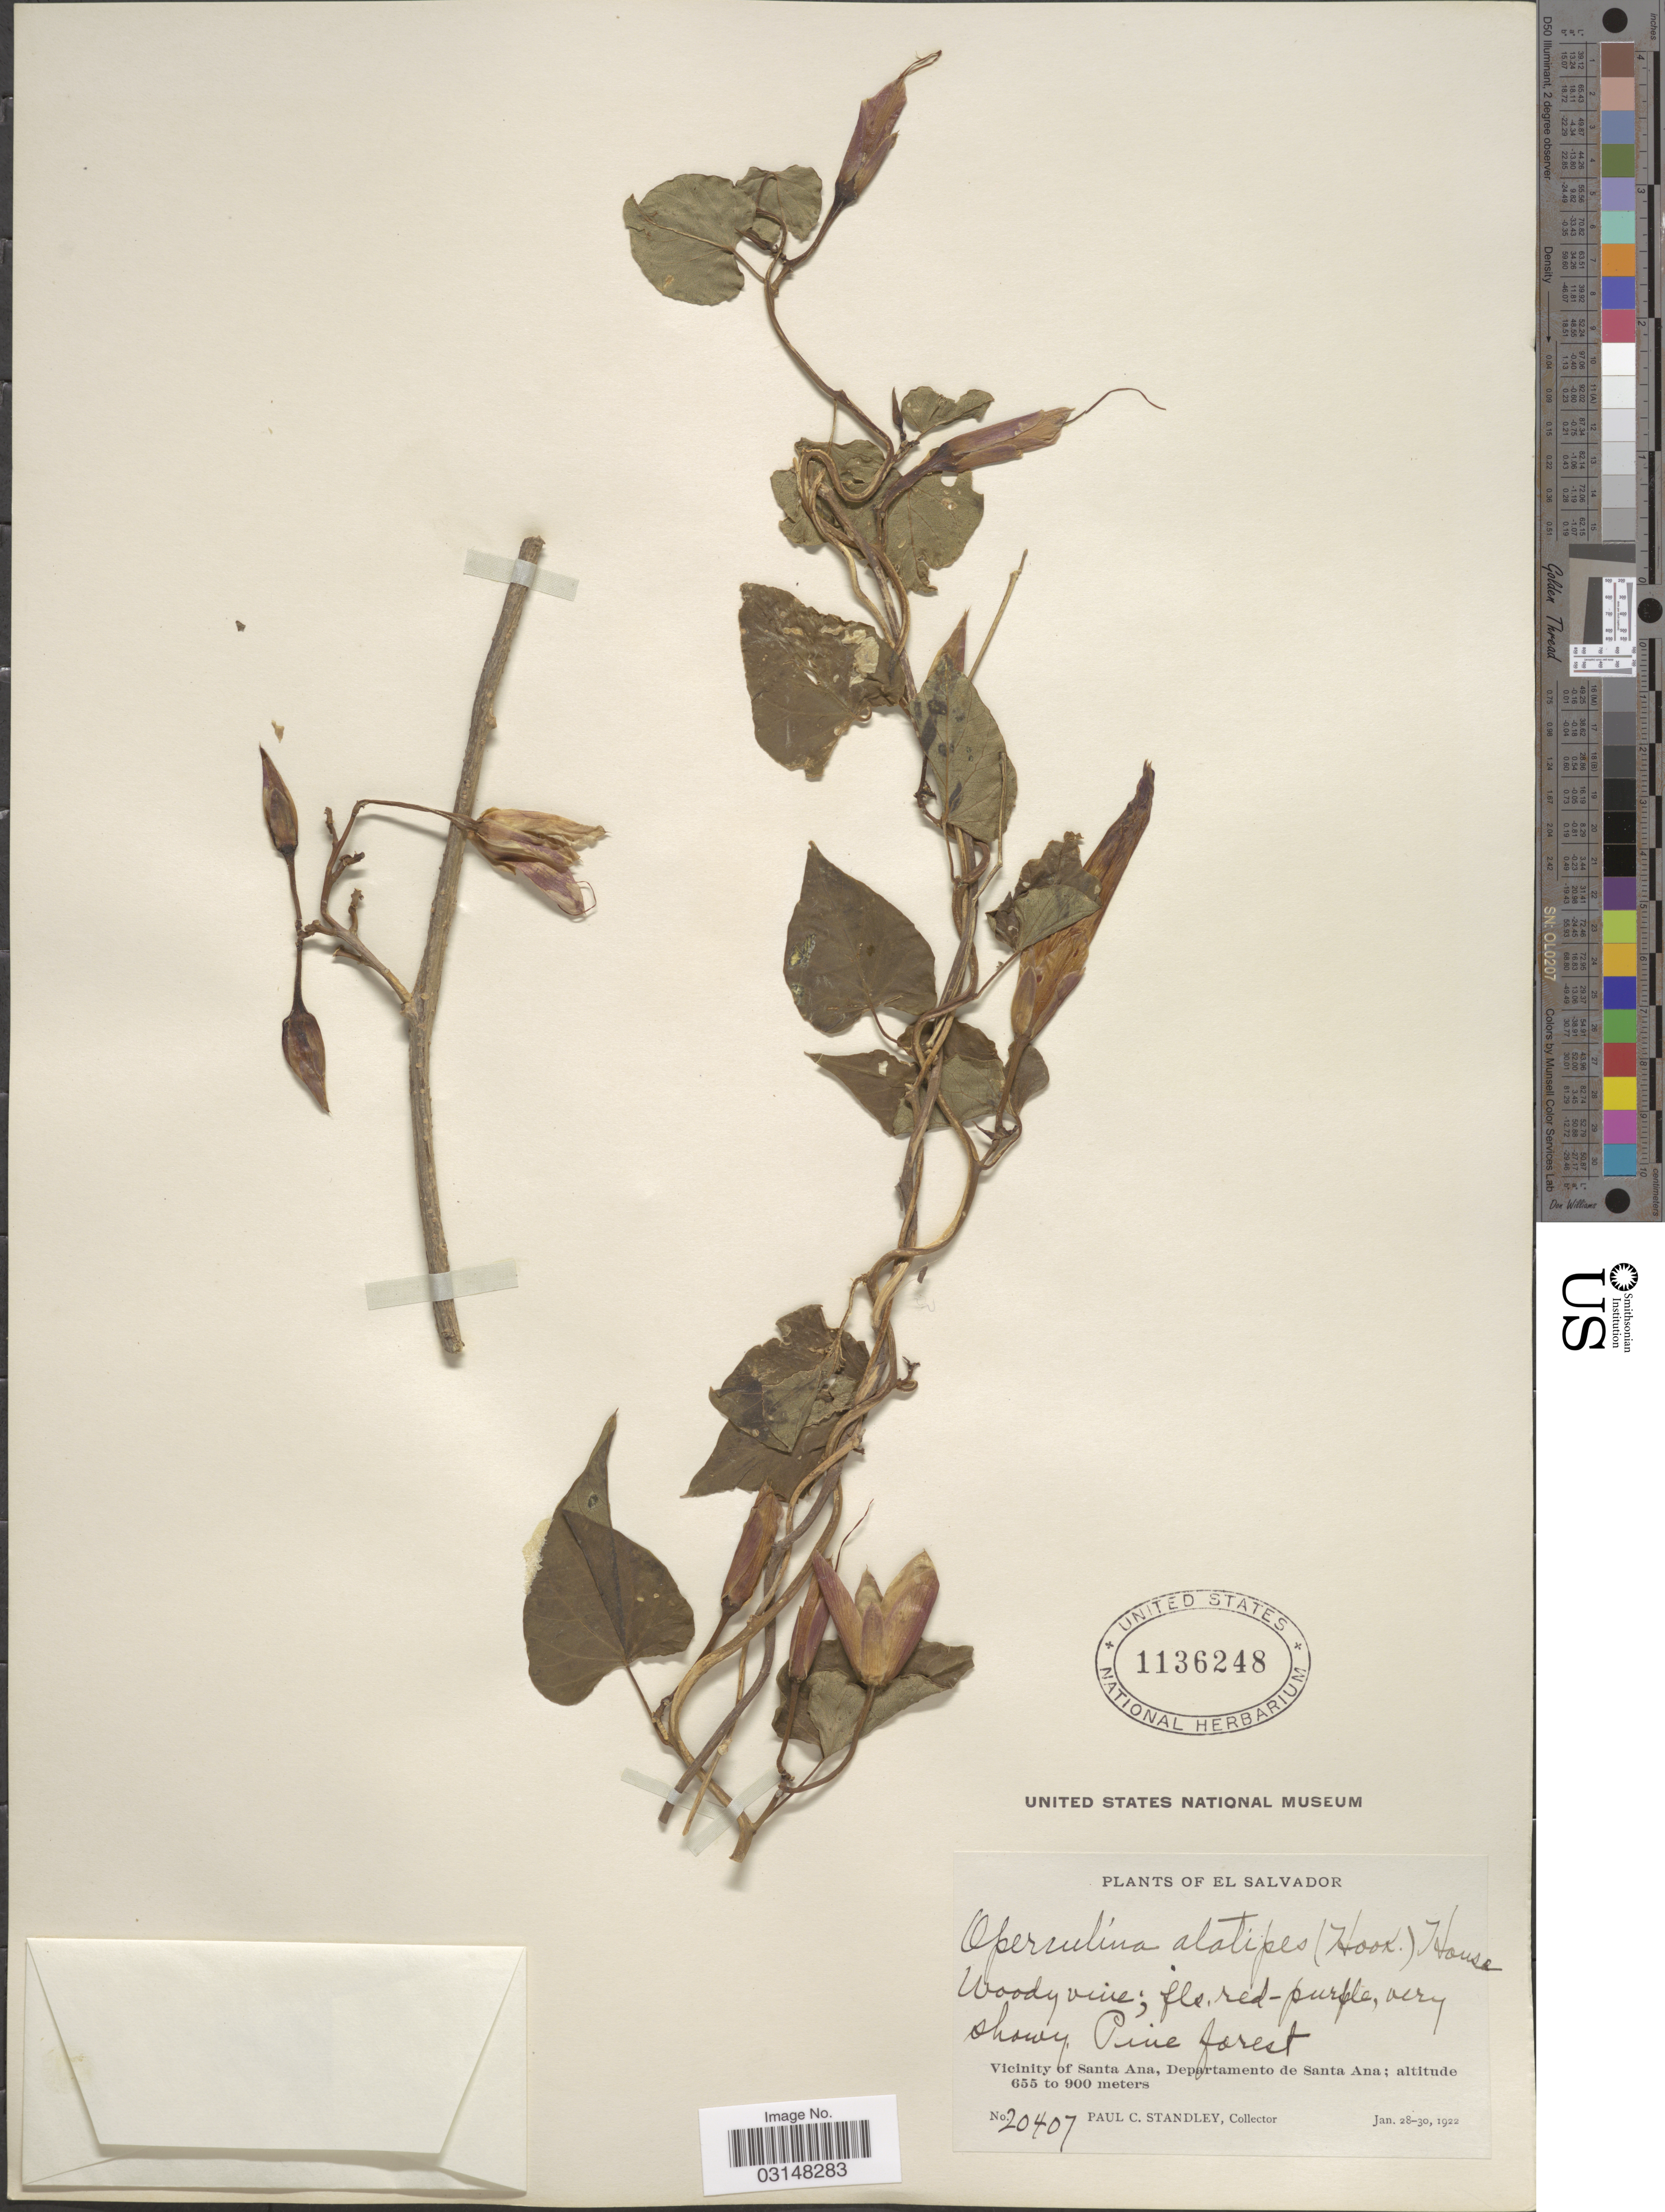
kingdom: Plantae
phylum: Tracheophyta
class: Magnoliopsida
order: Solanales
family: Convolvulaceae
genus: Operculina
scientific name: Operculina pteripes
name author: (G. Don) O'Donell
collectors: P. C. Standley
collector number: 20407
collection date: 1922-01-28/1922-01-30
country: El Salvador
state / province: Santa Ana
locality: Vicinity of Santa Ana, Departamento de Santa Ana.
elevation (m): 655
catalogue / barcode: US 1136248